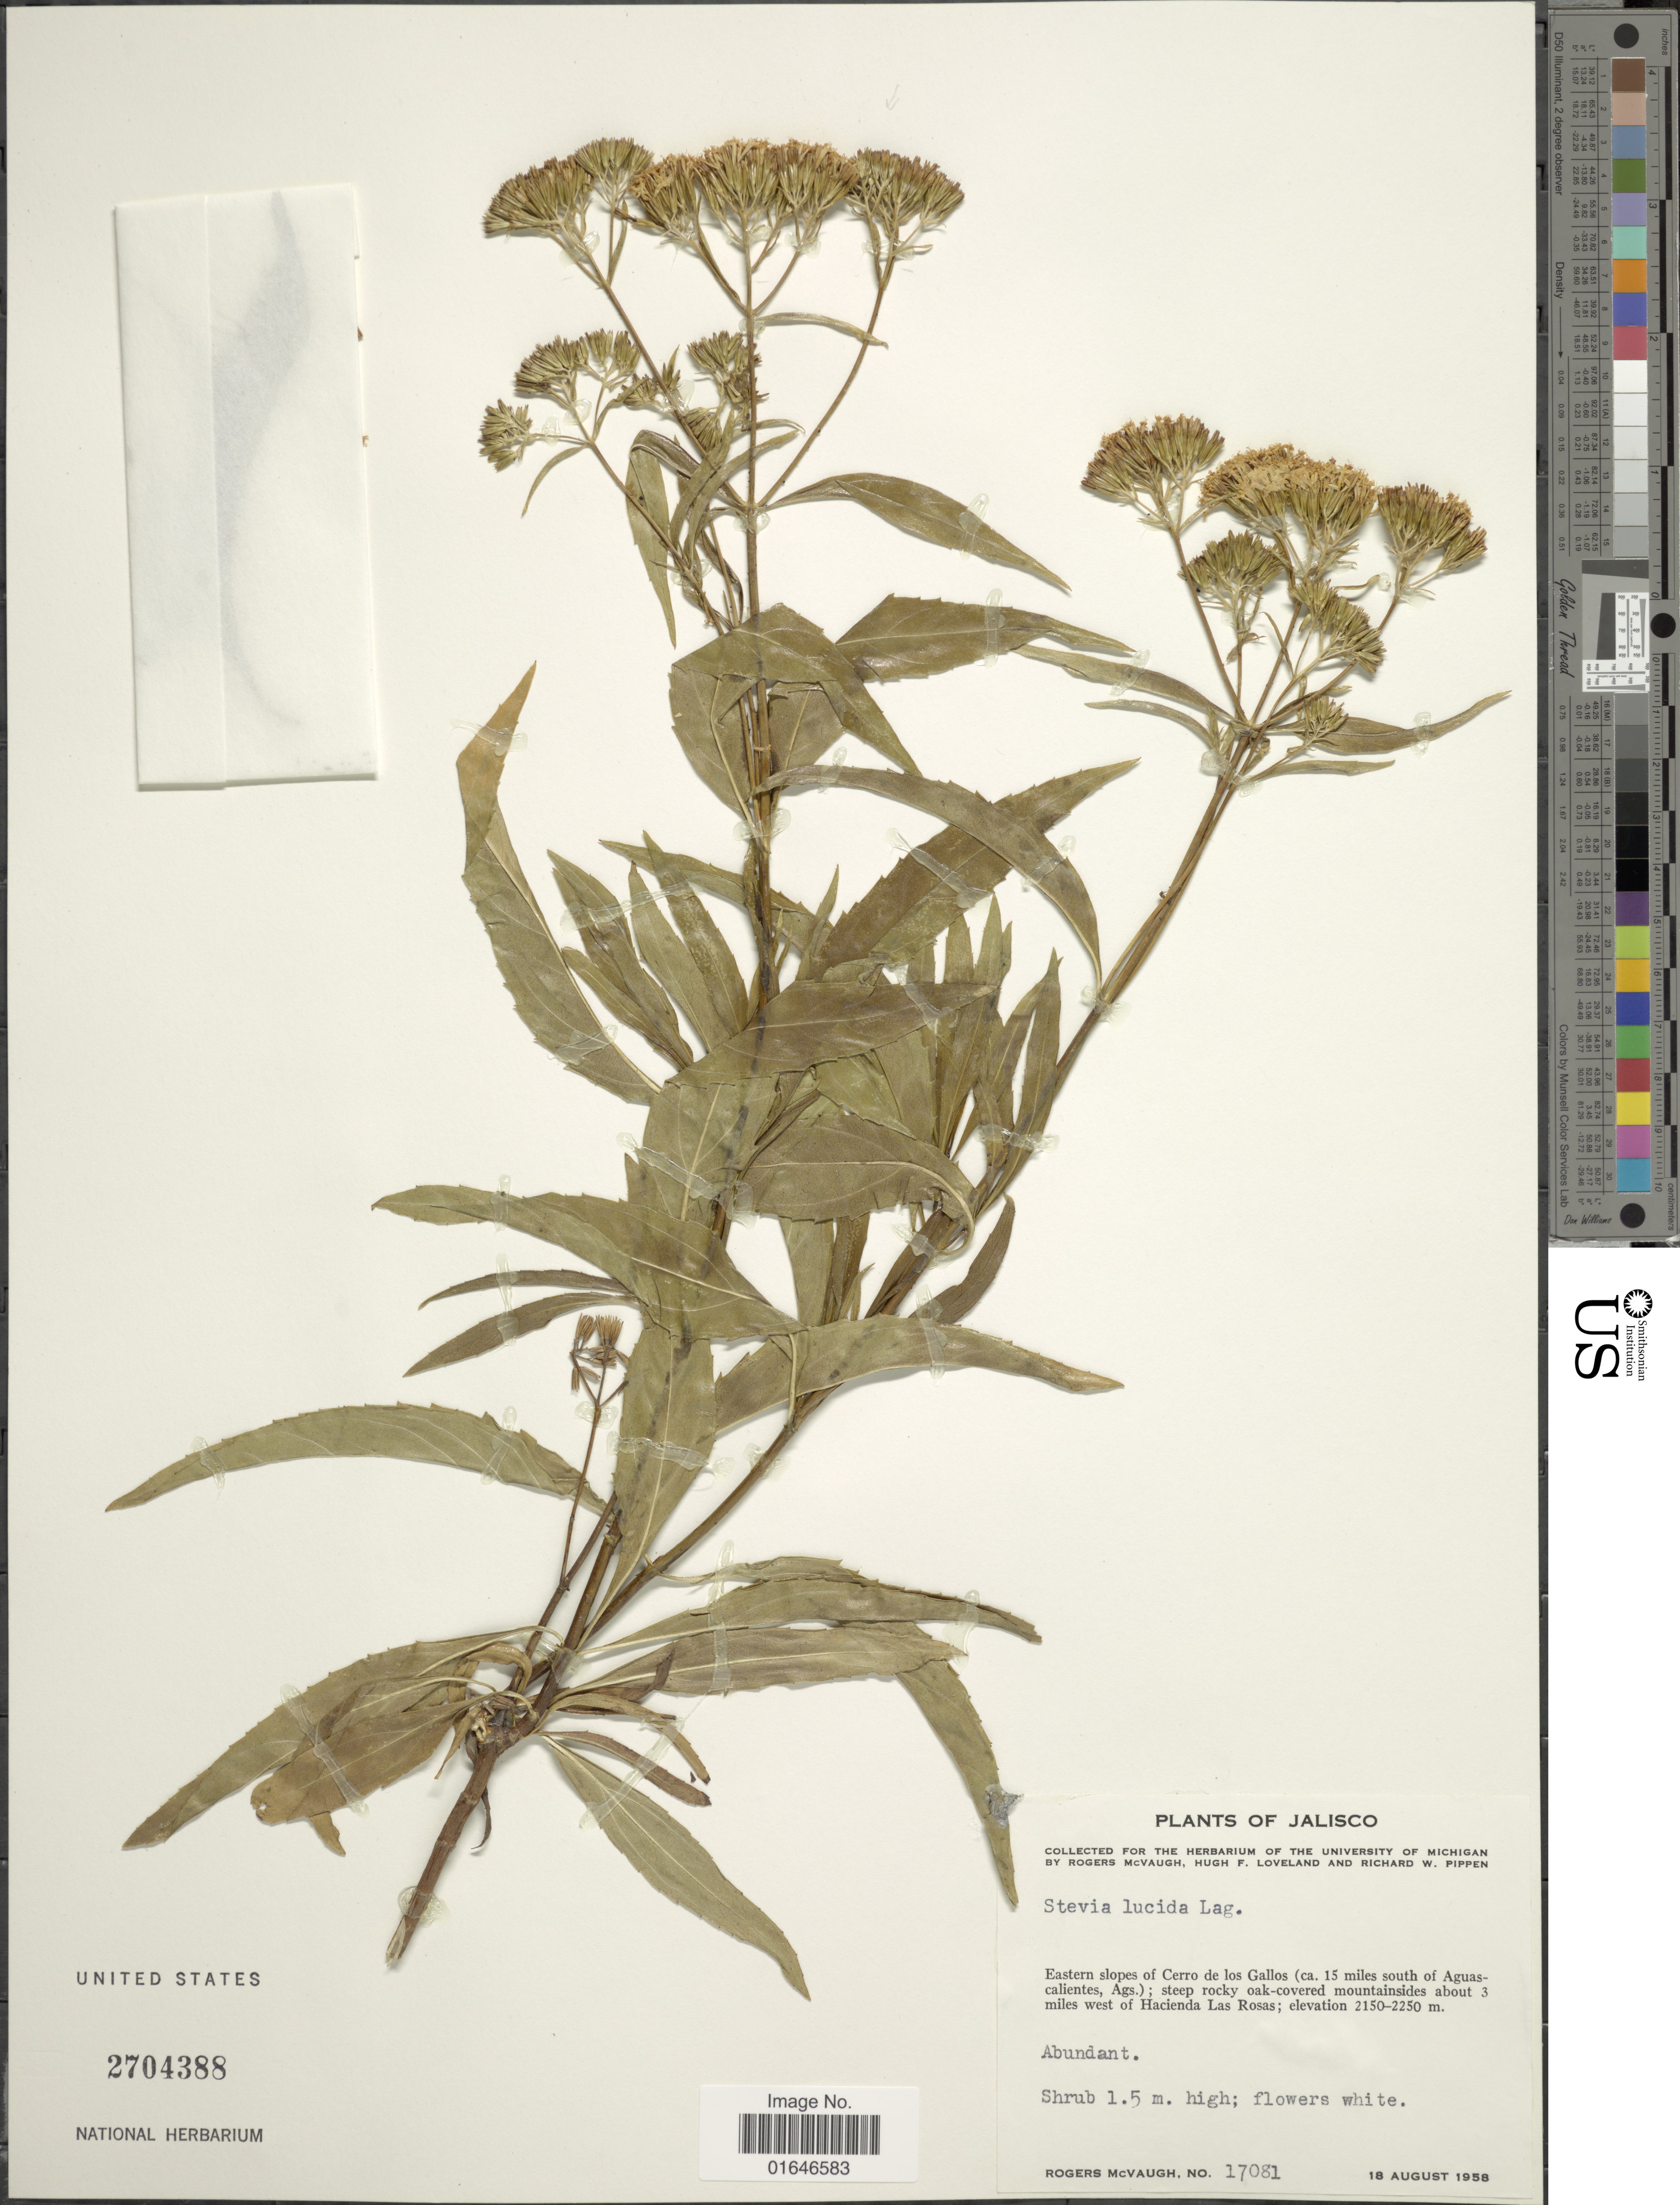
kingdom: Plantae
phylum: Tracheophyta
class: Magnoliopsida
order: Asterales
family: Asteraceae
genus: Stevia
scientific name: Stevia lucida var. bipontini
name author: B.L. Rob.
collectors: R. McVaugh, H. Loveland & R. W. Pippen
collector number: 17081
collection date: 1958-08-18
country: Mexico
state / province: Aguascalientes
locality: Eastern slopes of Cerro de los Gallos ( ca. 15 miles south of Aguascalientes Ags ); steep rocky oak - covered mountainsides about 3 miles west of Hacienda Las Rosas.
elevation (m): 2150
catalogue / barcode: US 2704388